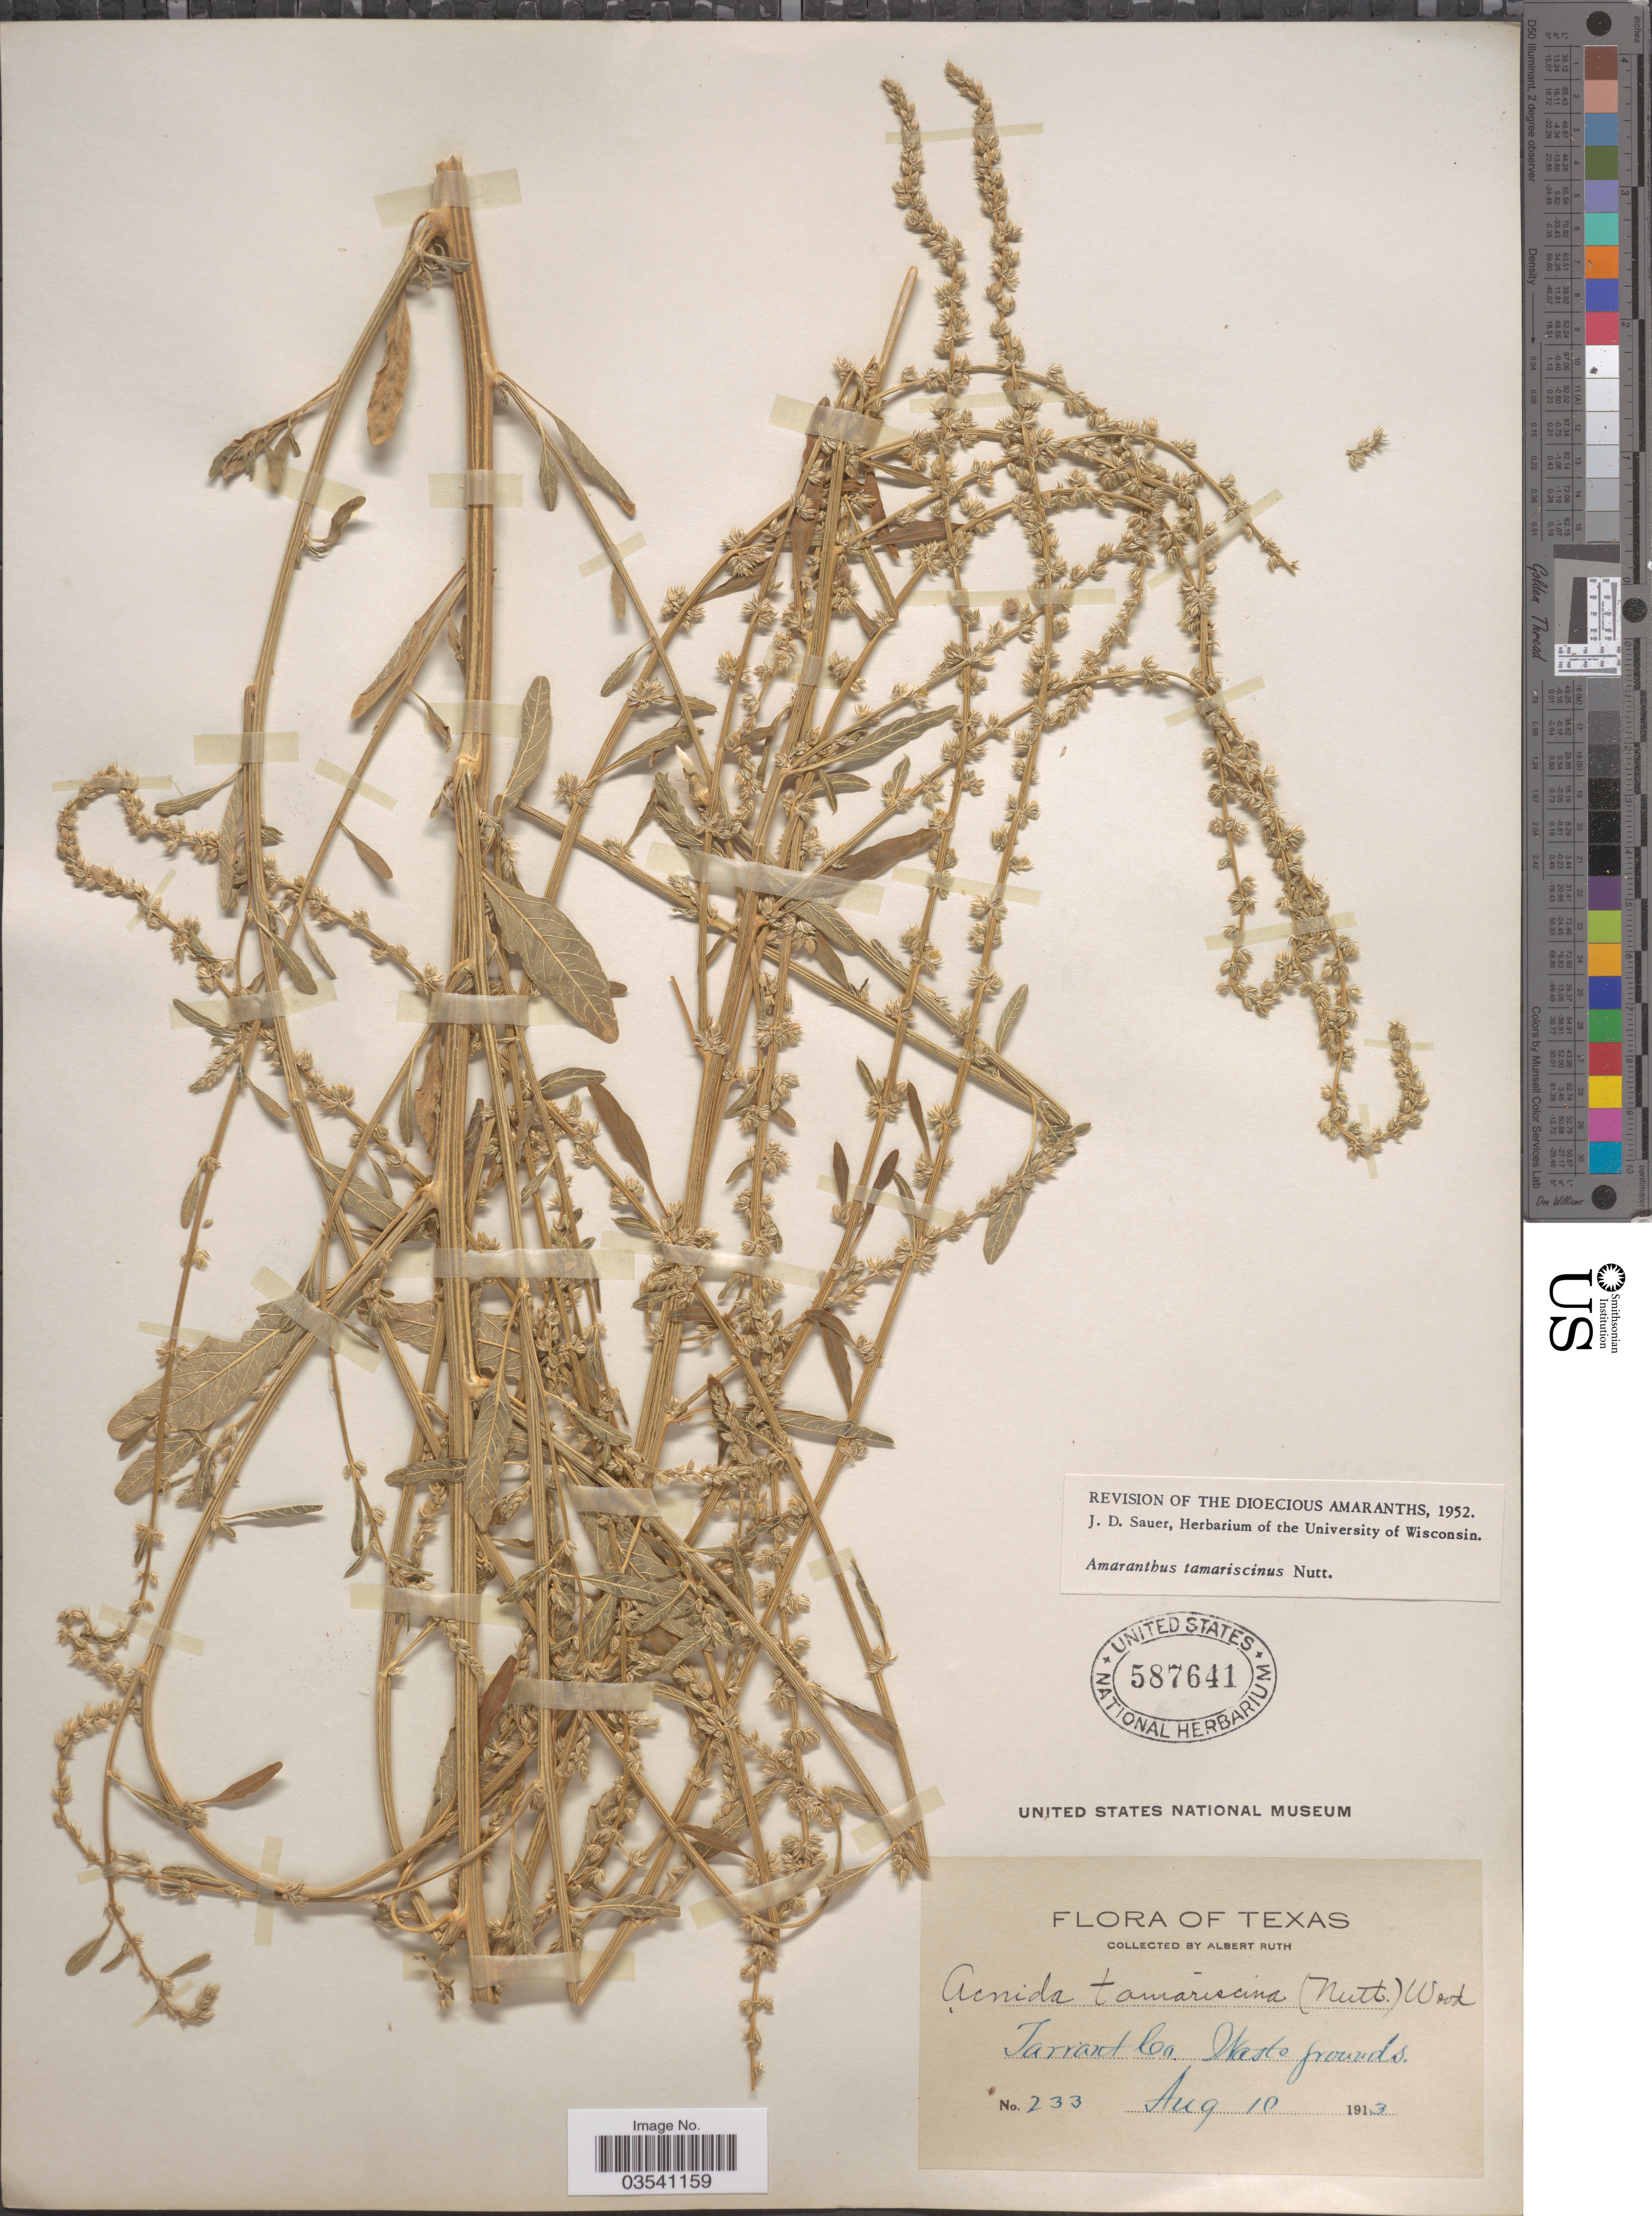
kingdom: Plantae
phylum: Tracheophyta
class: Magnoliopsida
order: Caryophyllales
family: Amaranthaceae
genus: Amaranthus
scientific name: Amaranthus tamariscinus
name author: Nutt.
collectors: A. Ruth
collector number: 233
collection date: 1913-08-10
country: United States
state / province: Texas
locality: Tarrant Co.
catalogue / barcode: US 587641